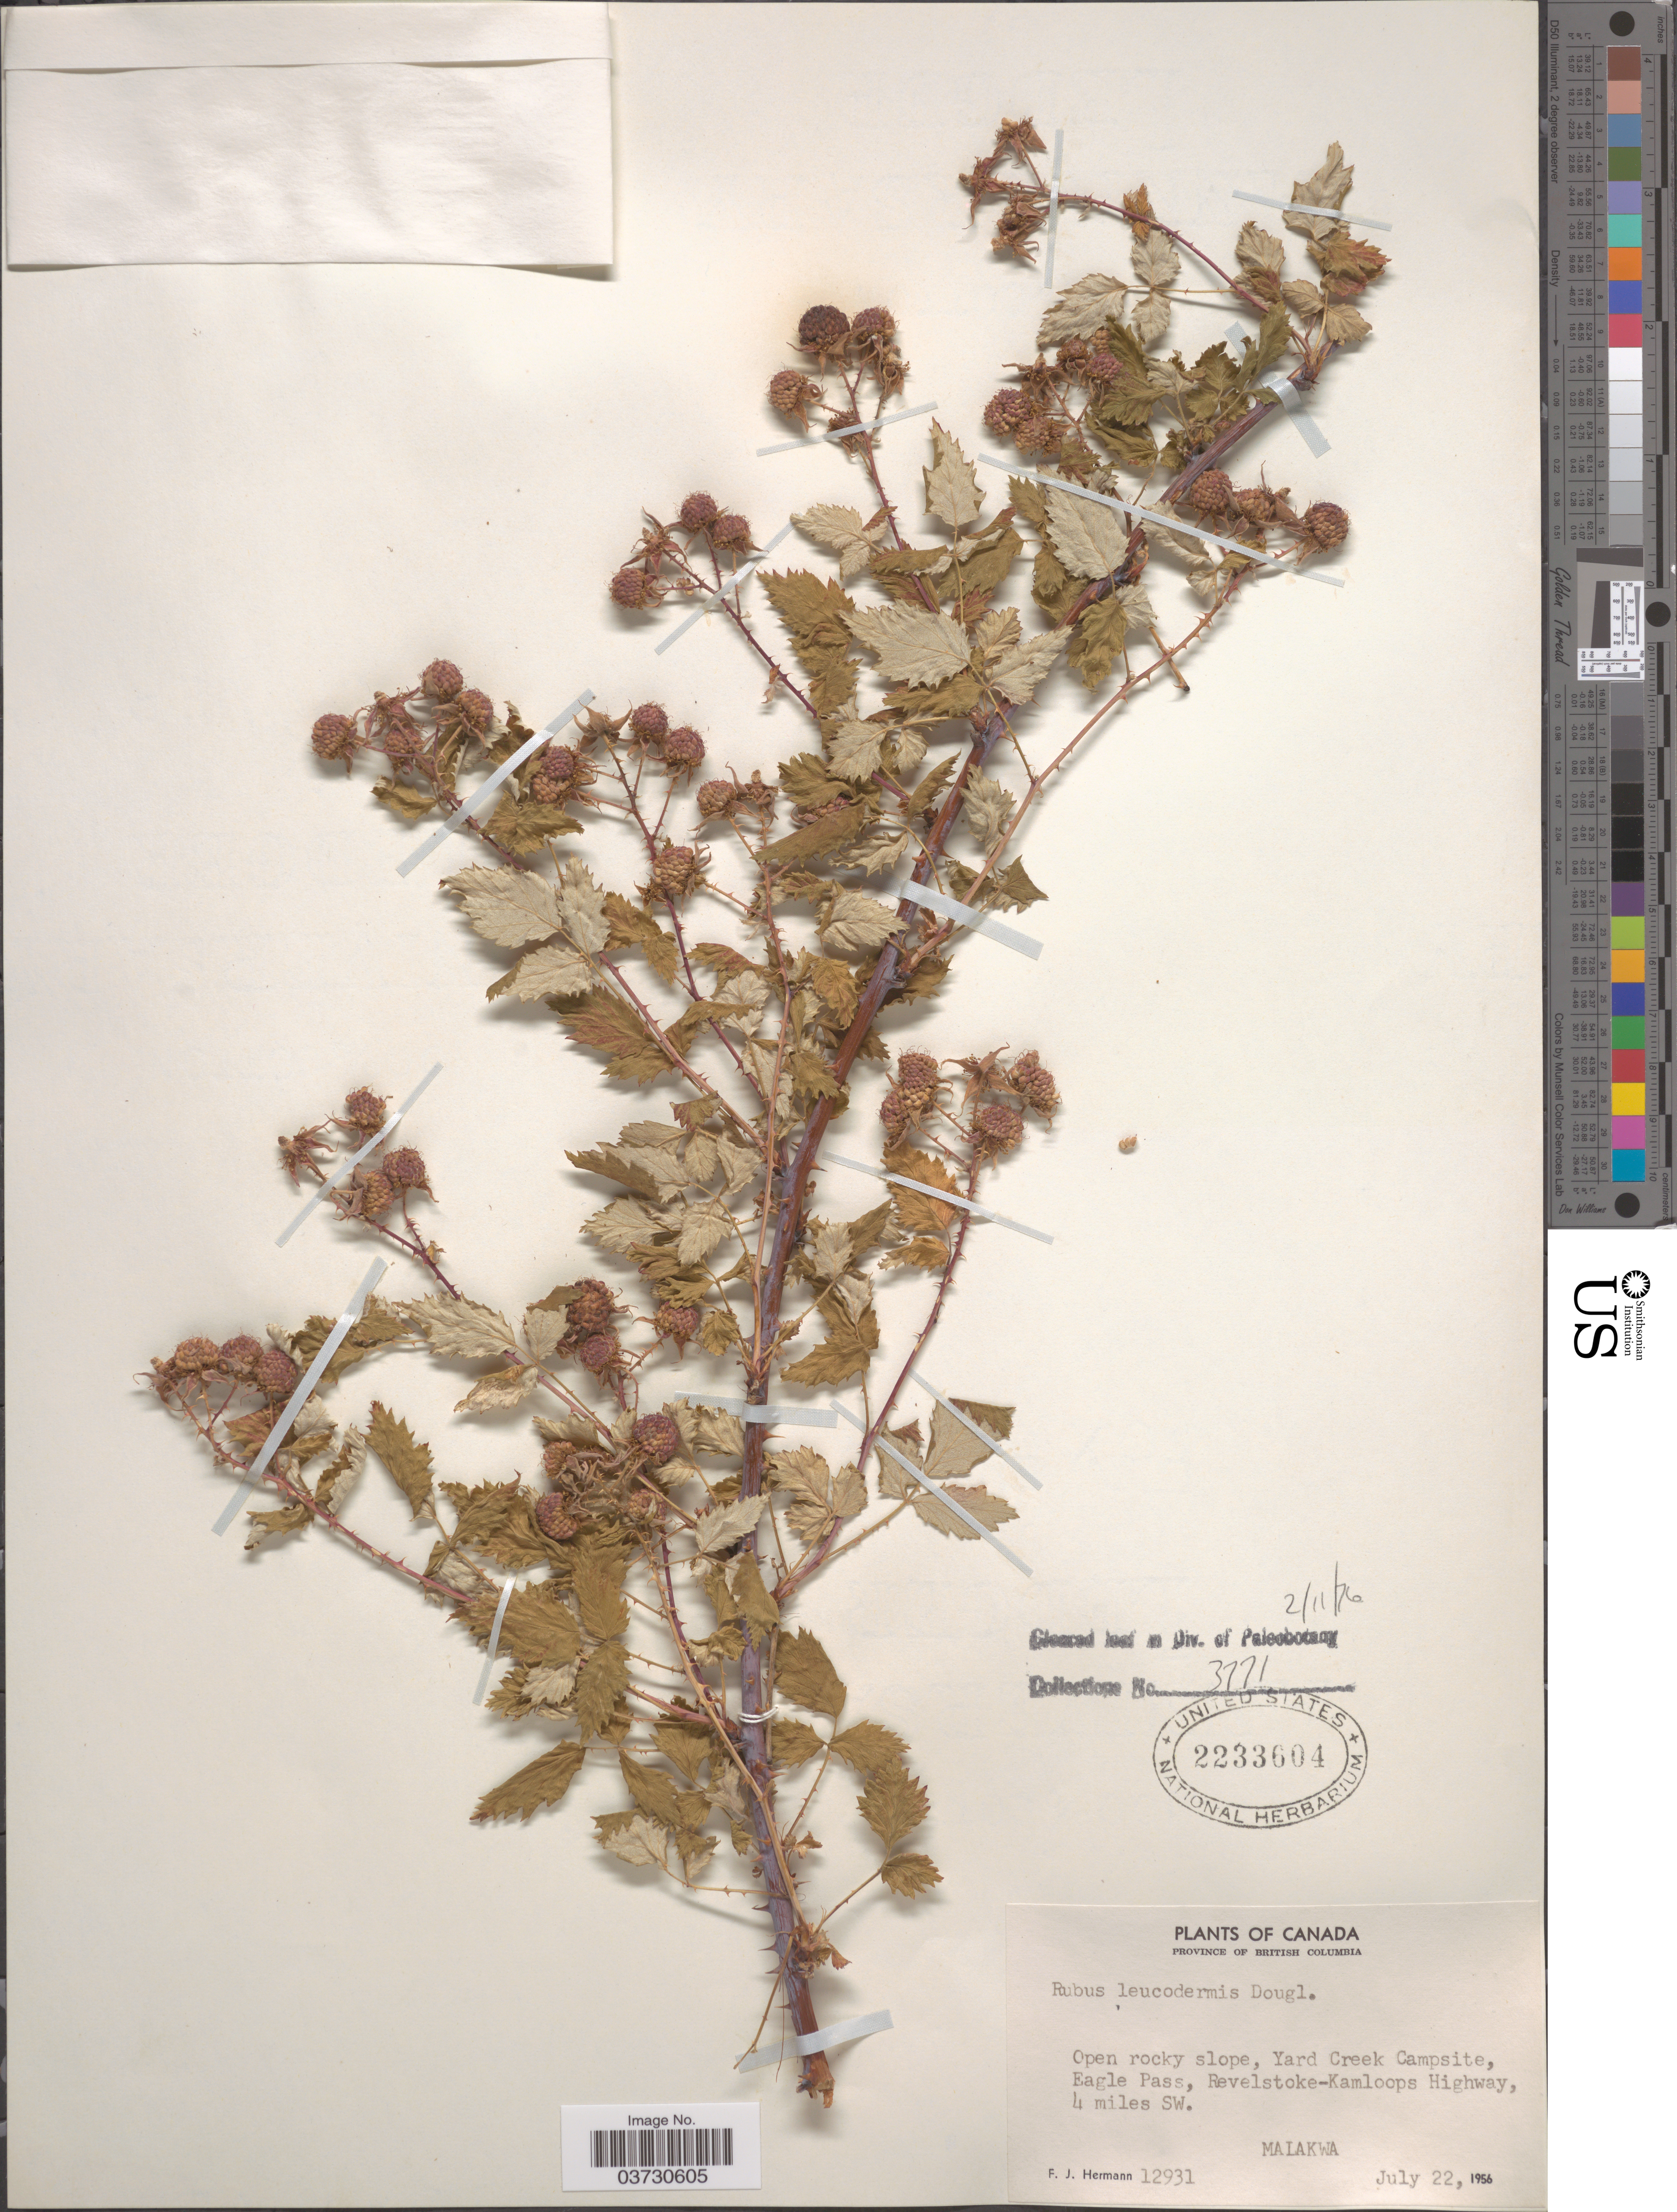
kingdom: Plantae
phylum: Tracheophyta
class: Magnoliopsida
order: Rosales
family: Rosaceae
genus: Rubus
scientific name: Rubus leucodermis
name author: Douglas ex Torr. & A. Gray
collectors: F. J. Hermann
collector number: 12931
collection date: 1956-07-22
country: Canada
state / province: British Columbia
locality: Open rocky slope, Yard Creek Campsite, Eagle Pass, Revelstoke-Kamloops Highway, 4 miles SW. Malakwa.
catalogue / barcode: US 2233604